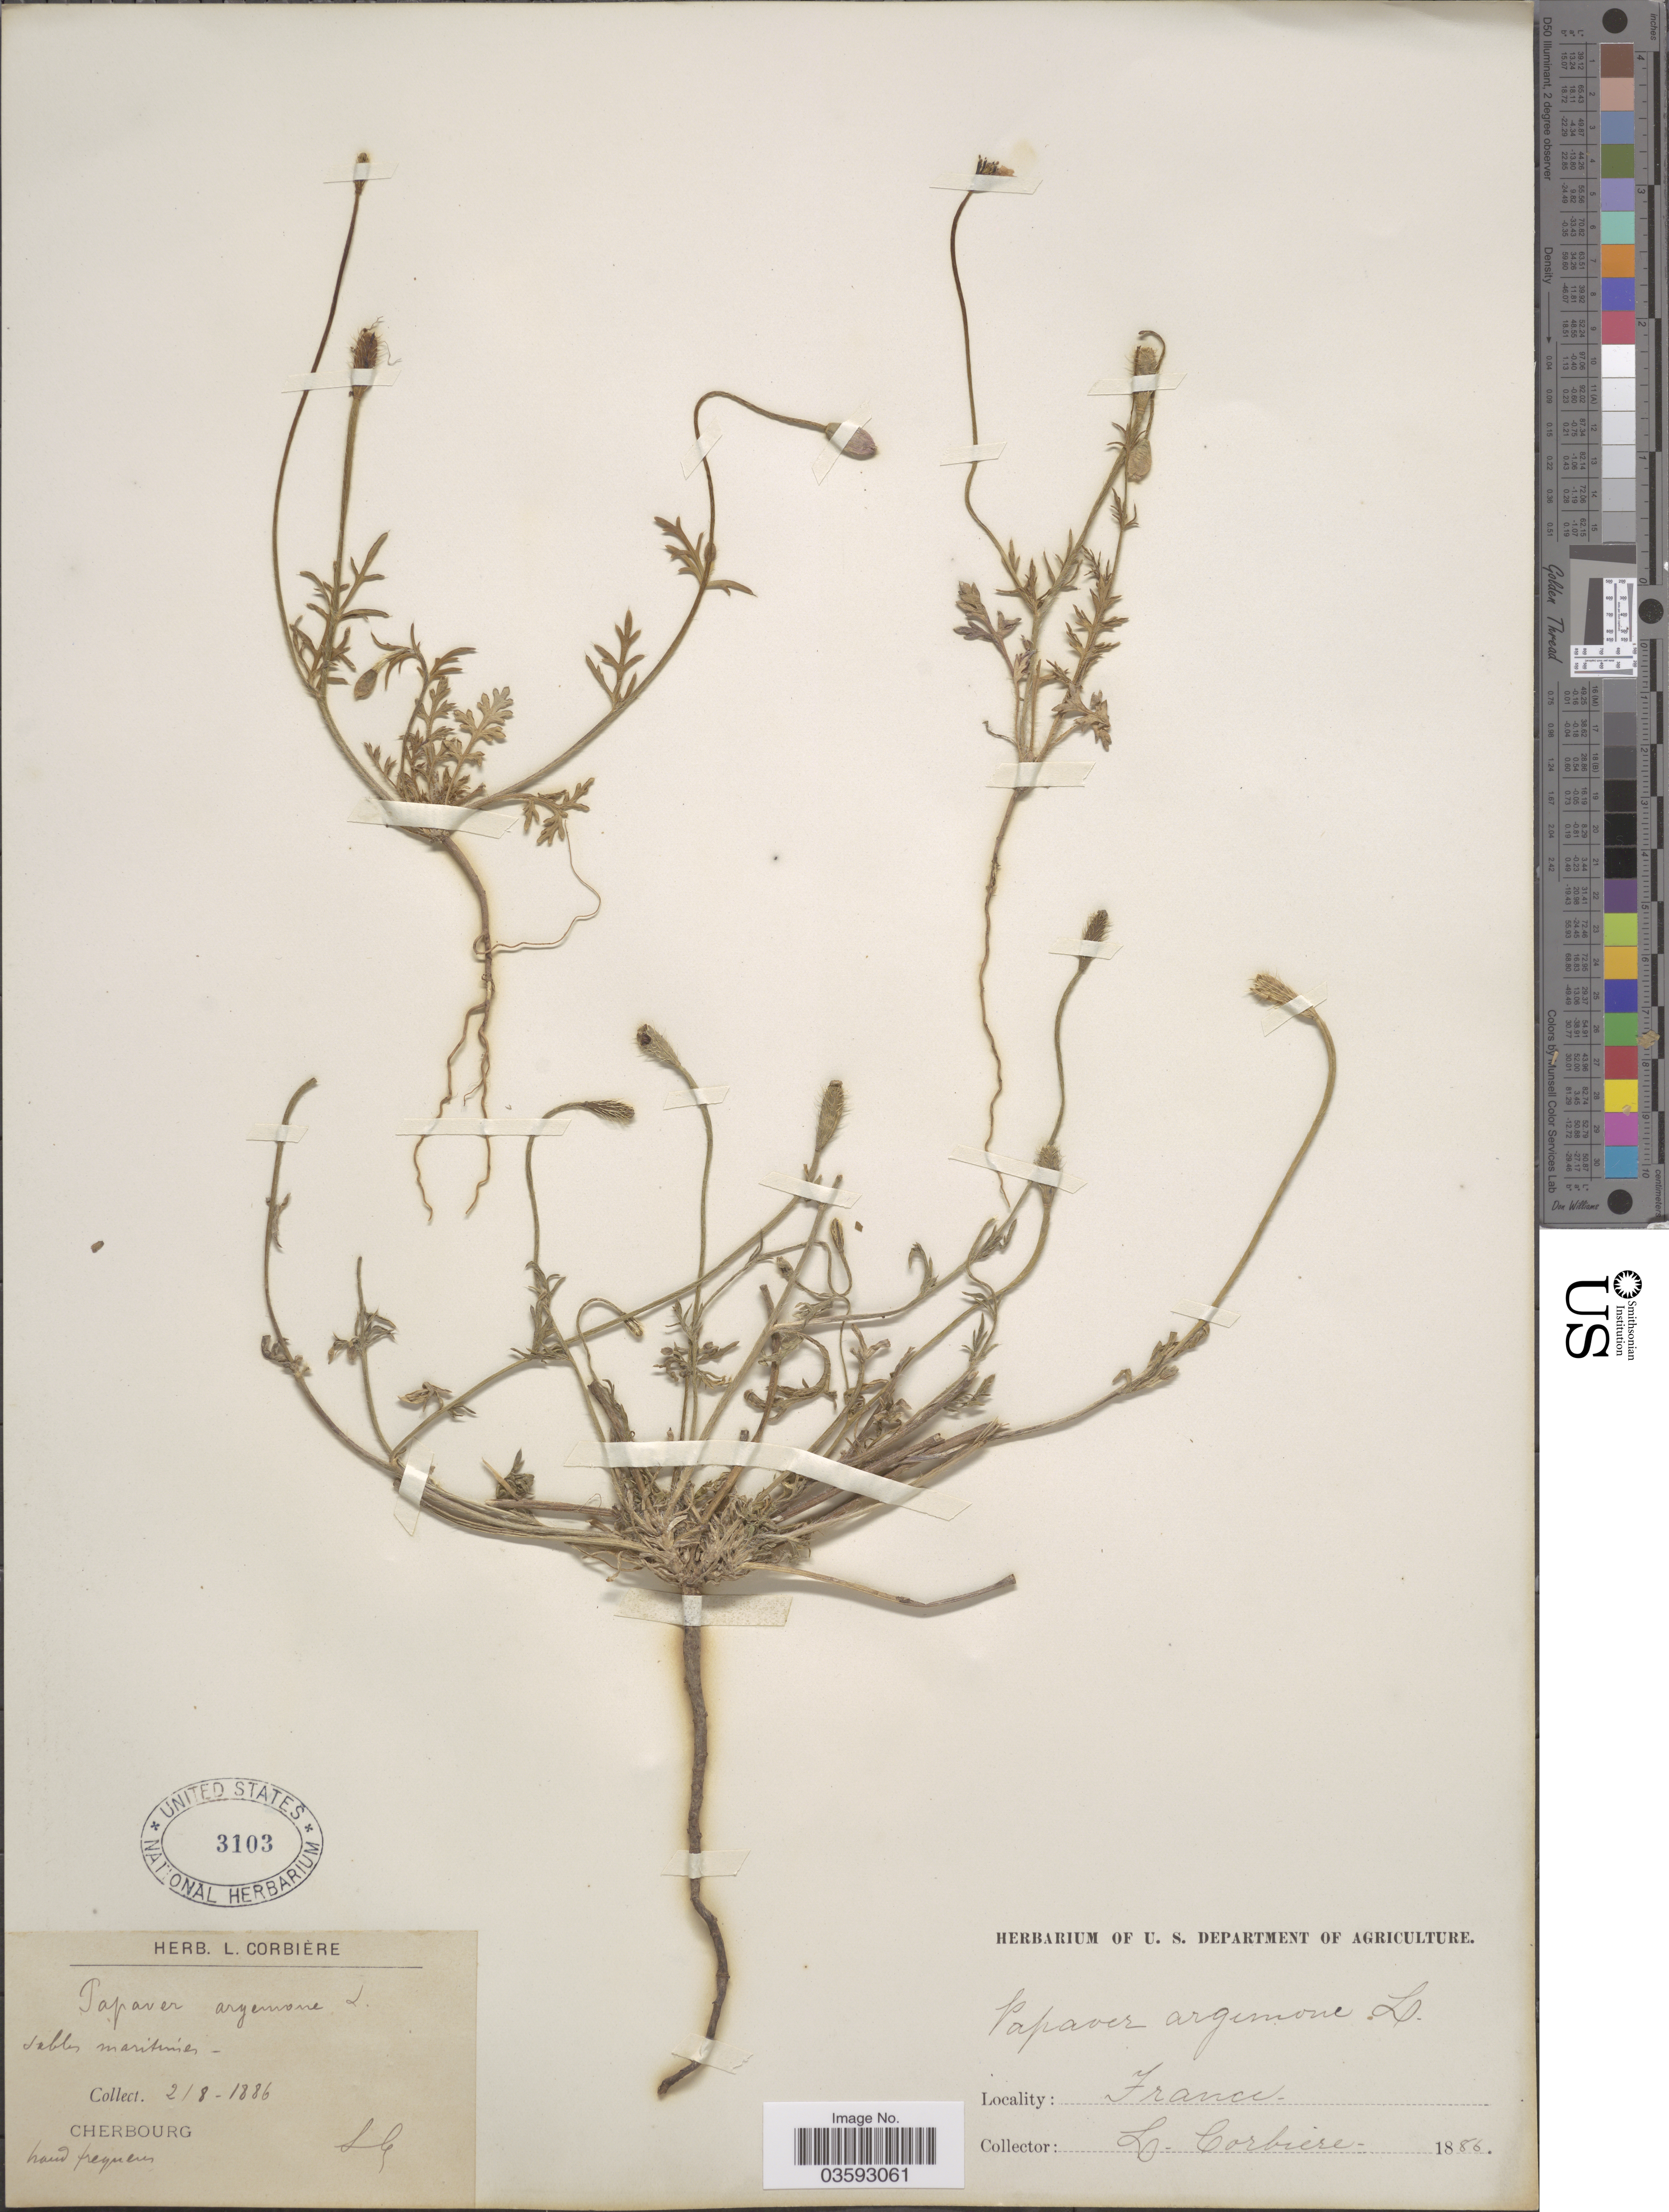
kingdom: Plantae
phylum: Tracheophyta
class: Magnoliopsida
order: Ranunculales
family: Papaveraceae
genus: Papaver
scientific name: Papaver argemone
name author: L.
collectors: L. Corbière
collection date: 1886-08-02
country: France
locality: Cherbourg.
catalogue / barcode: US 3103